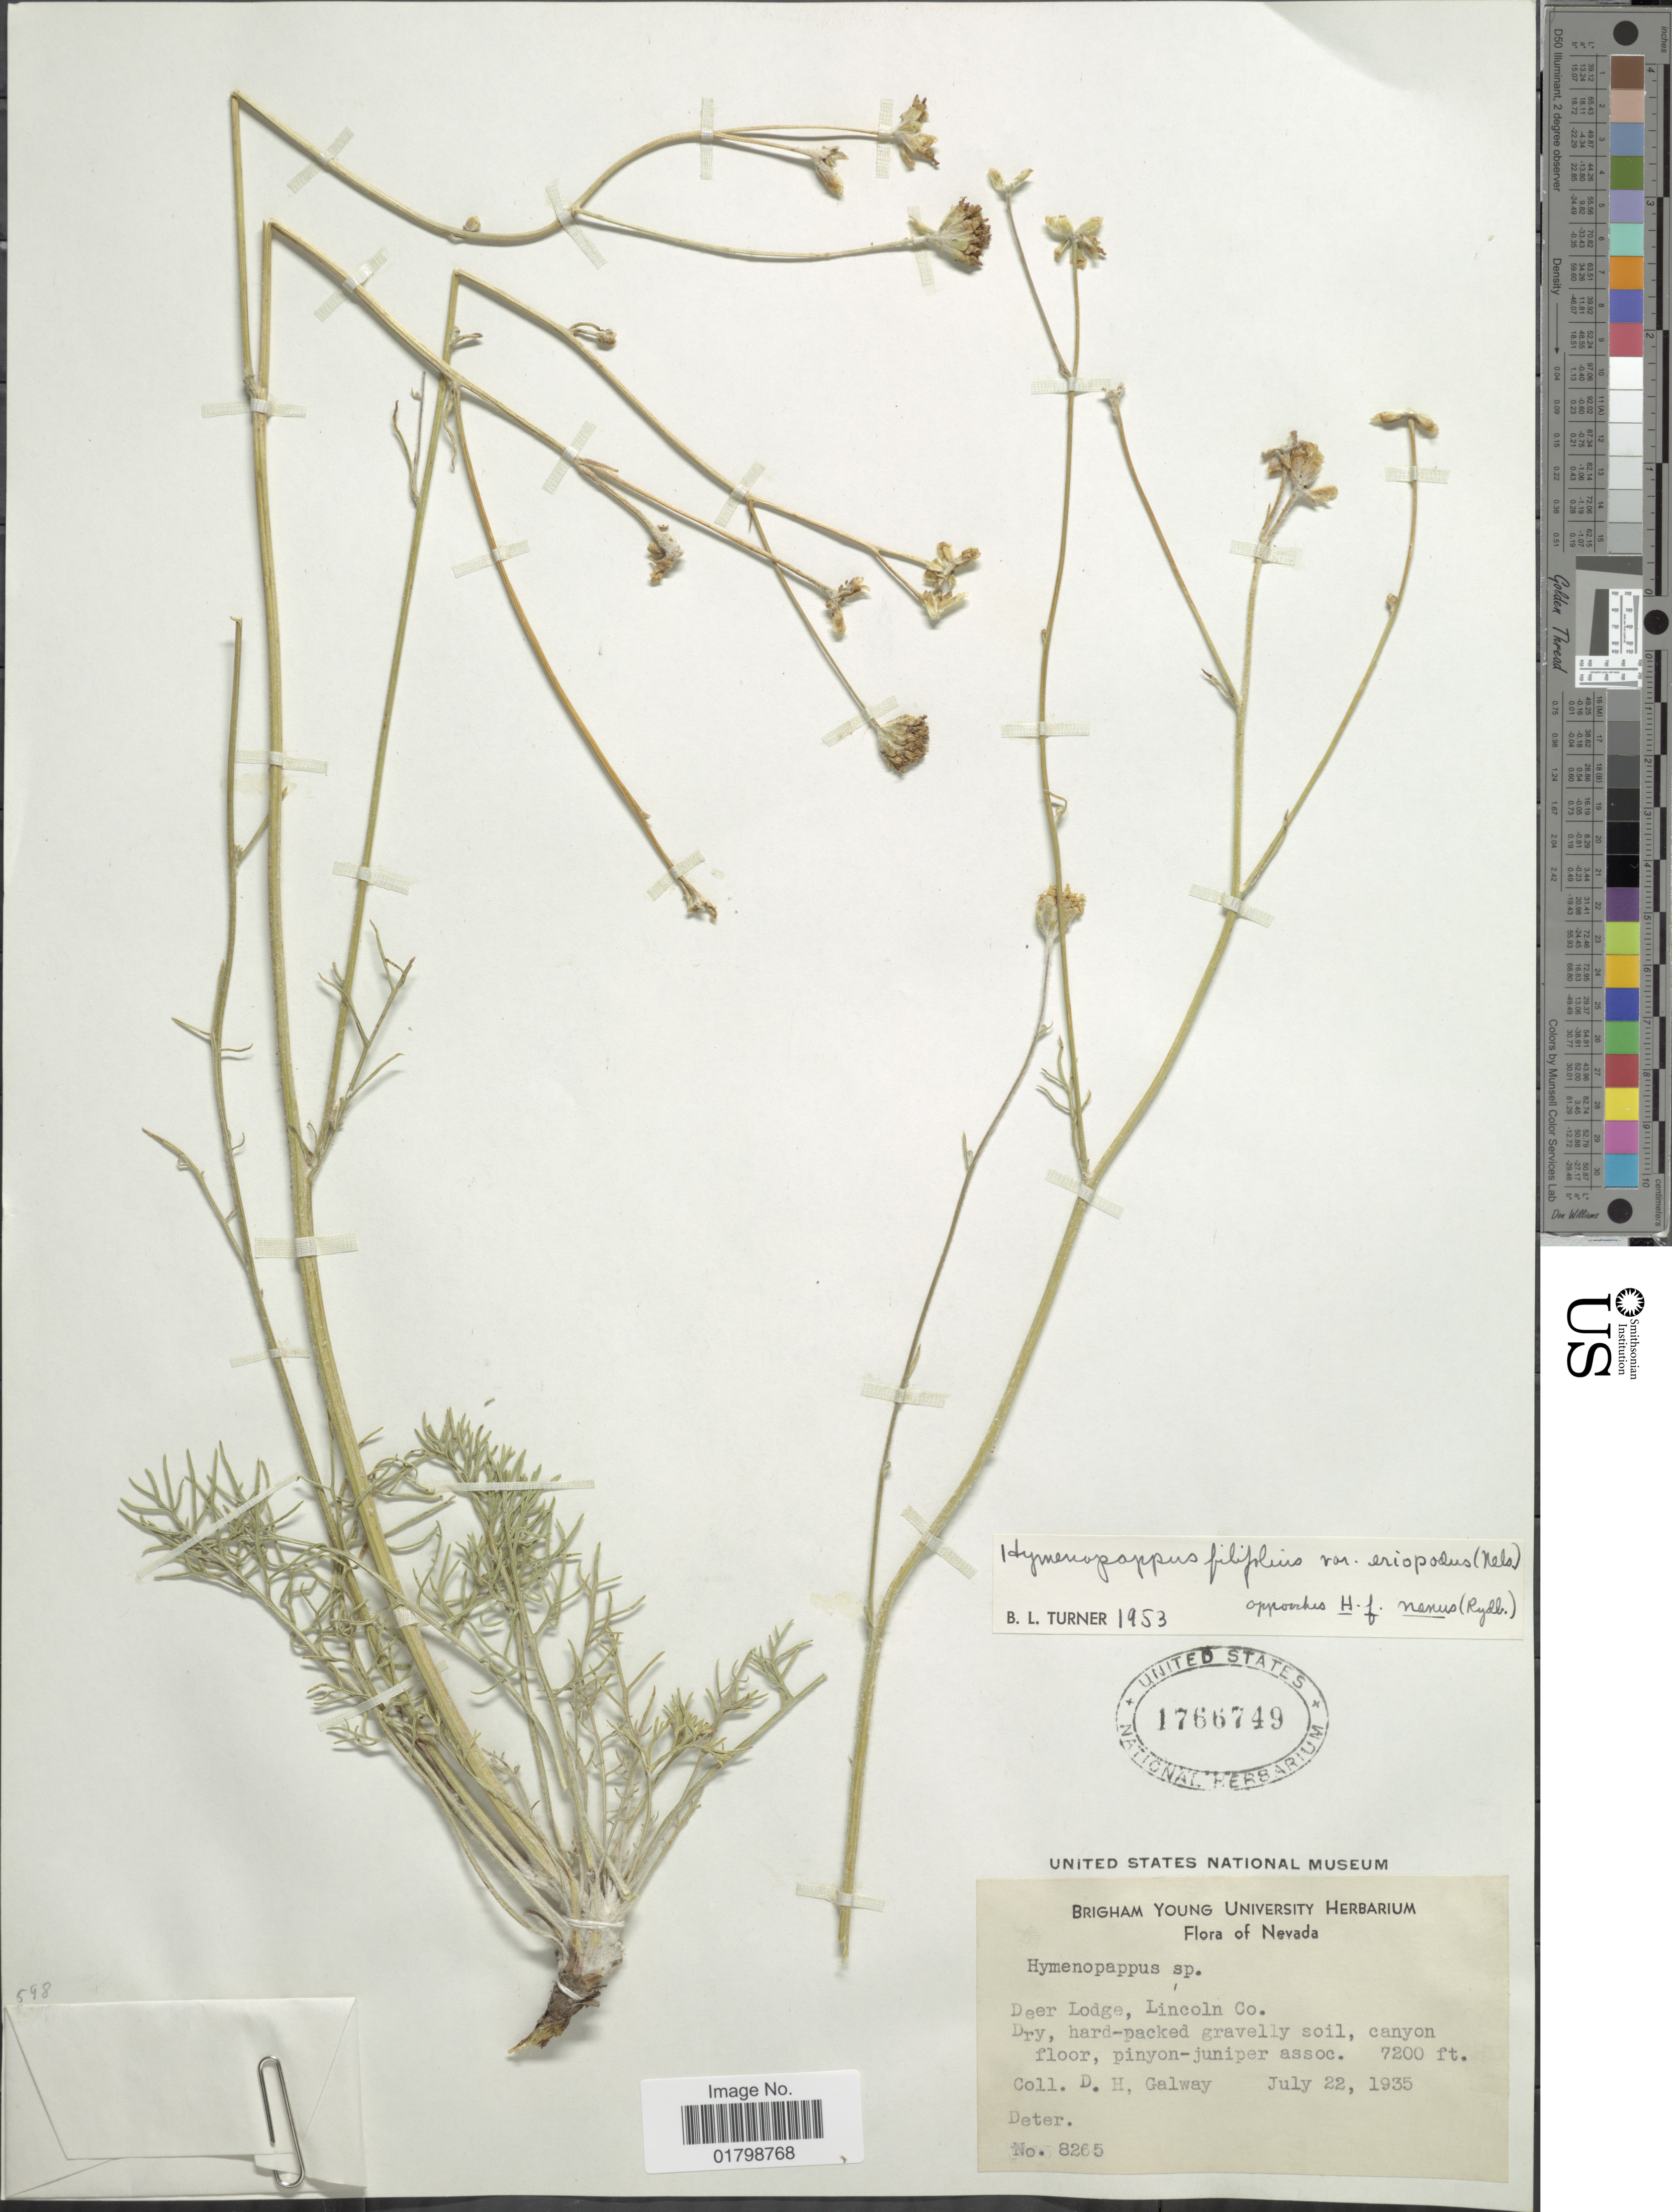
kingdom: Plantae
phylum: Tracheophyta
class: Magnoliopsida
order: Asterales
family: Asteraceae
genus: Hymenopappus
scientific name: Hymenopappus filifolius var. eriopodus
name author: (A. Nelson) B.L. Turner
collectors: D. Galway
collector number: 8265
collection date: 1935-07-22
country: United States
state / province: Nevada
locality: Deer Lodge, Lincoln Co.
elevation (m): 2195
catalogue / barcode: US 1766749